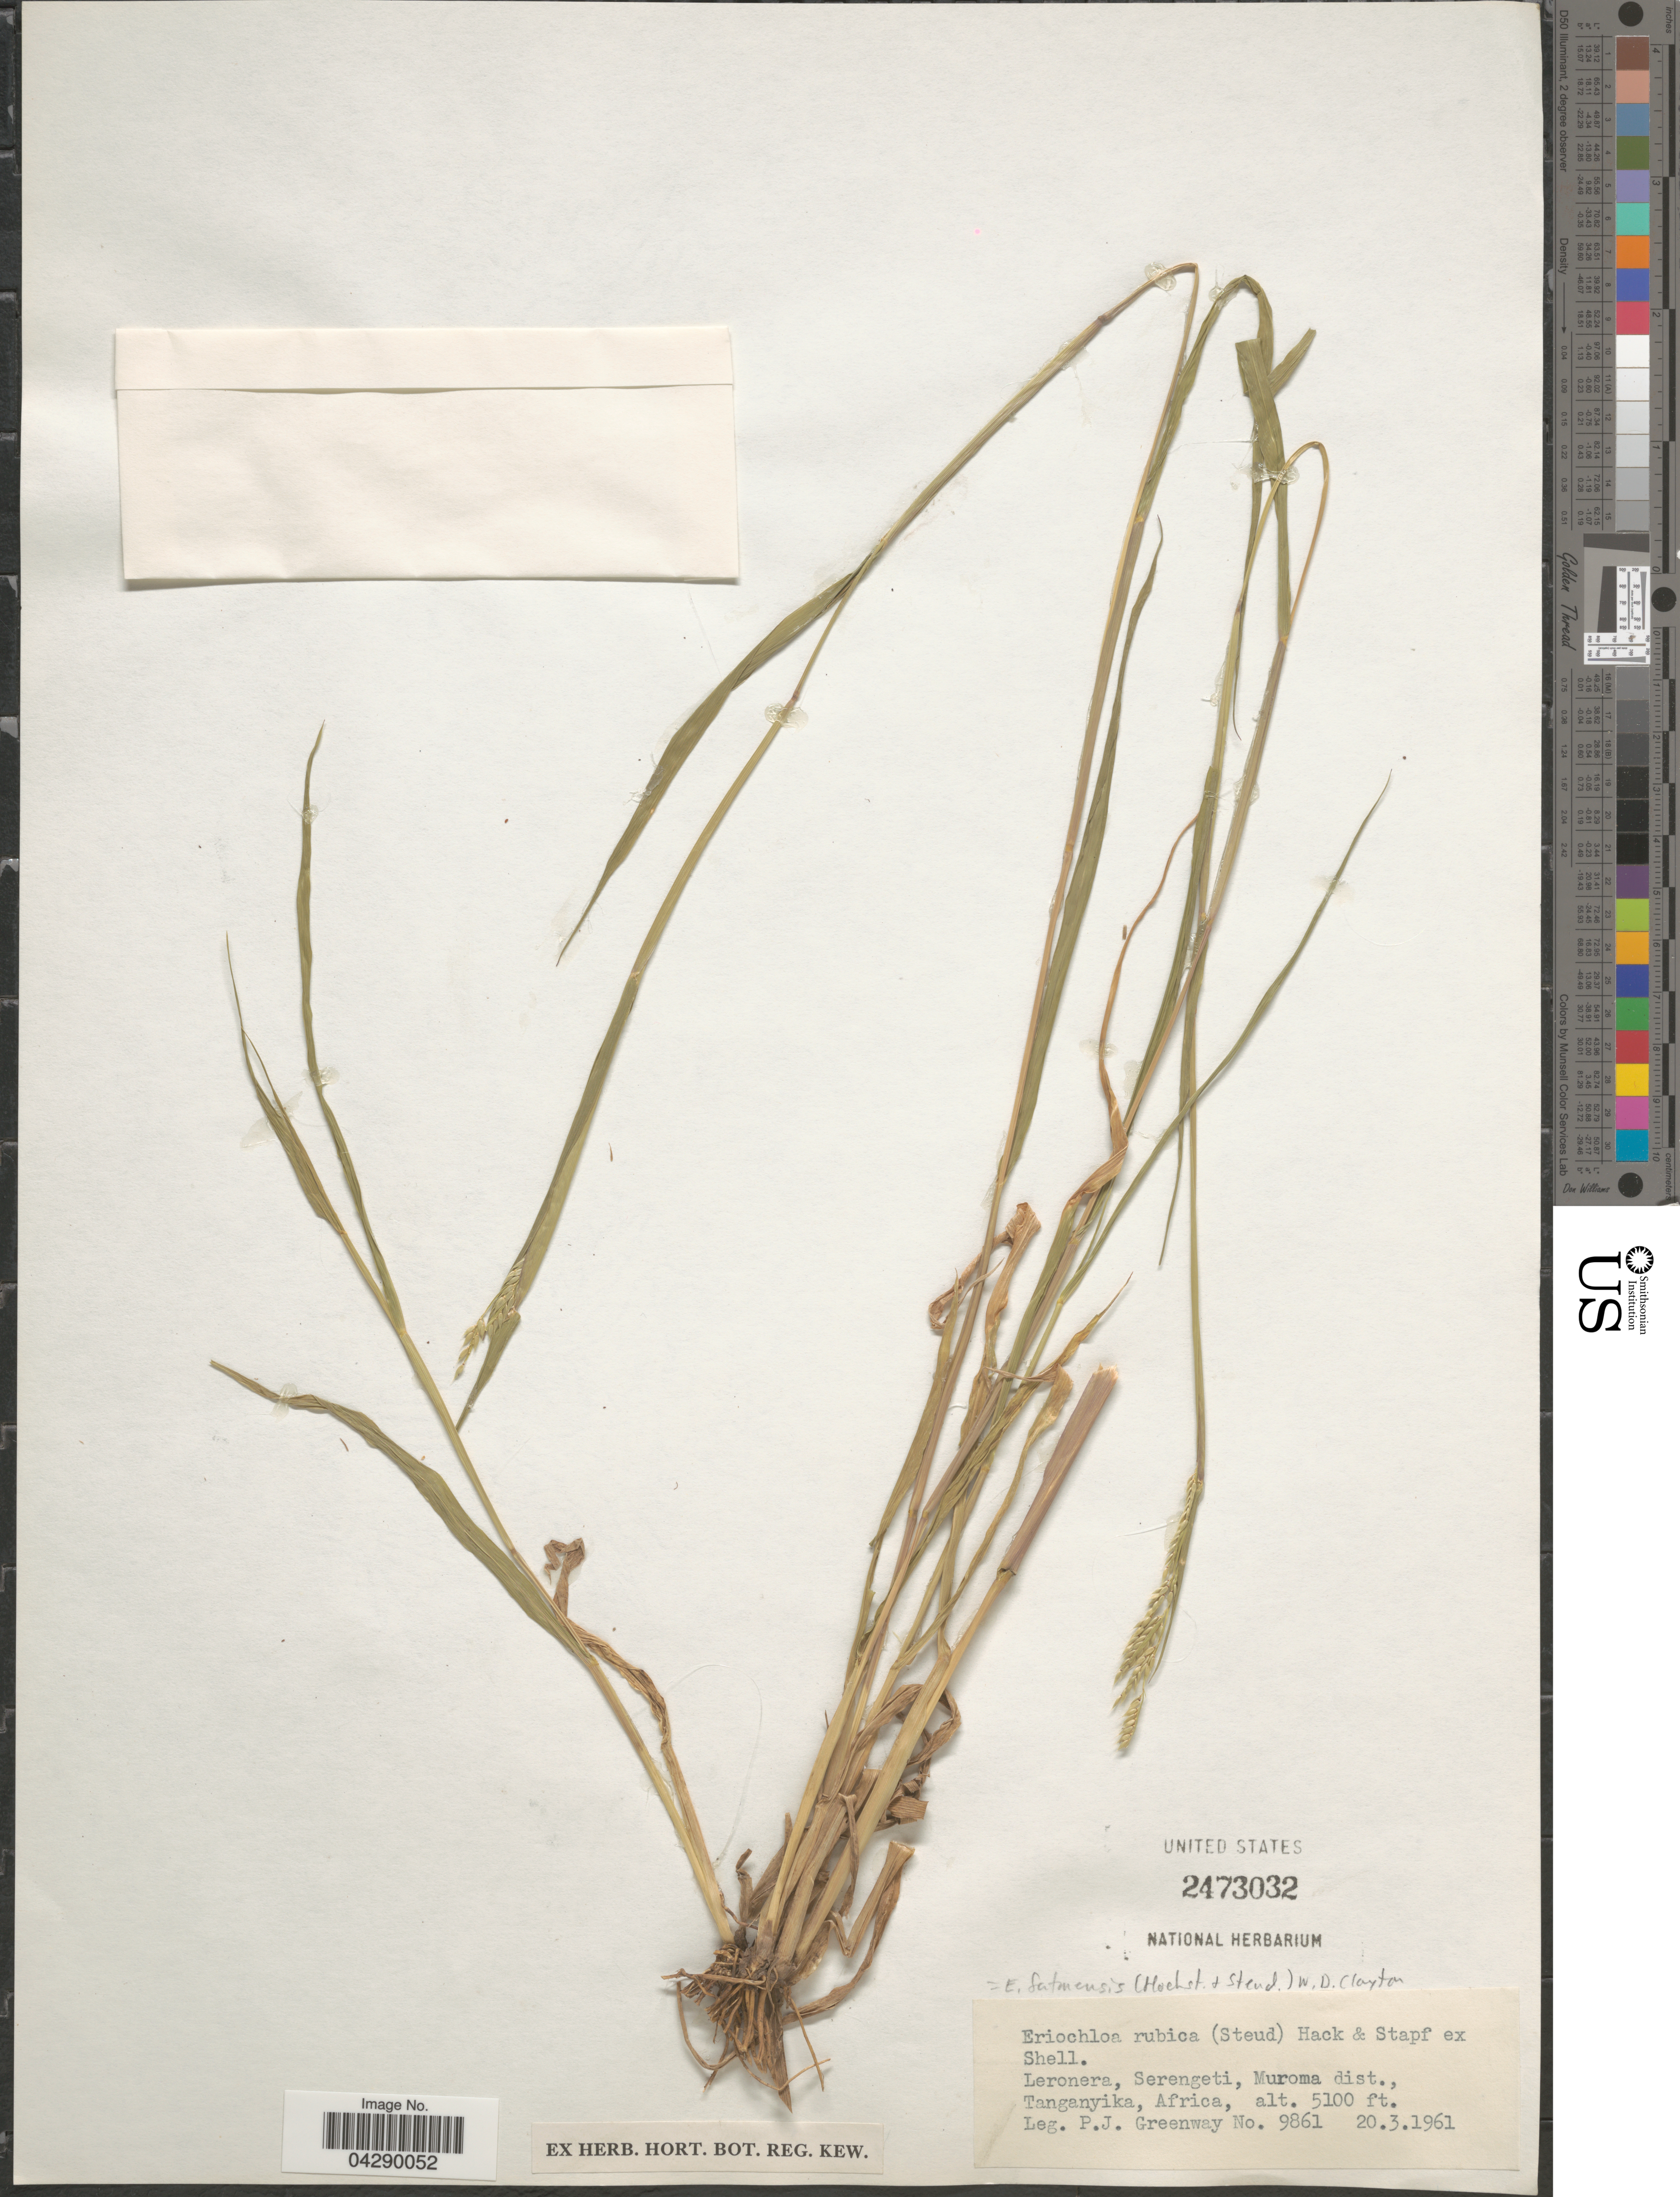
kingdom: Plantae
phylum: Tracheophyta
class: Liliopsida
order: Poales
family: Poaceae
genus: Eriochloa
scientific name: Eriochloa fatmensis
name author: (Hochst. & Steud.) Clayton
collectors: P. J. Greenway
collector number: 9861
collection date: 1961-03-20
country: Tanzania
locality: Leronera, Serengeti, Muroma dist., Tanganyika.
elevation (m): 1554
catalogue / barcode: US 2473032